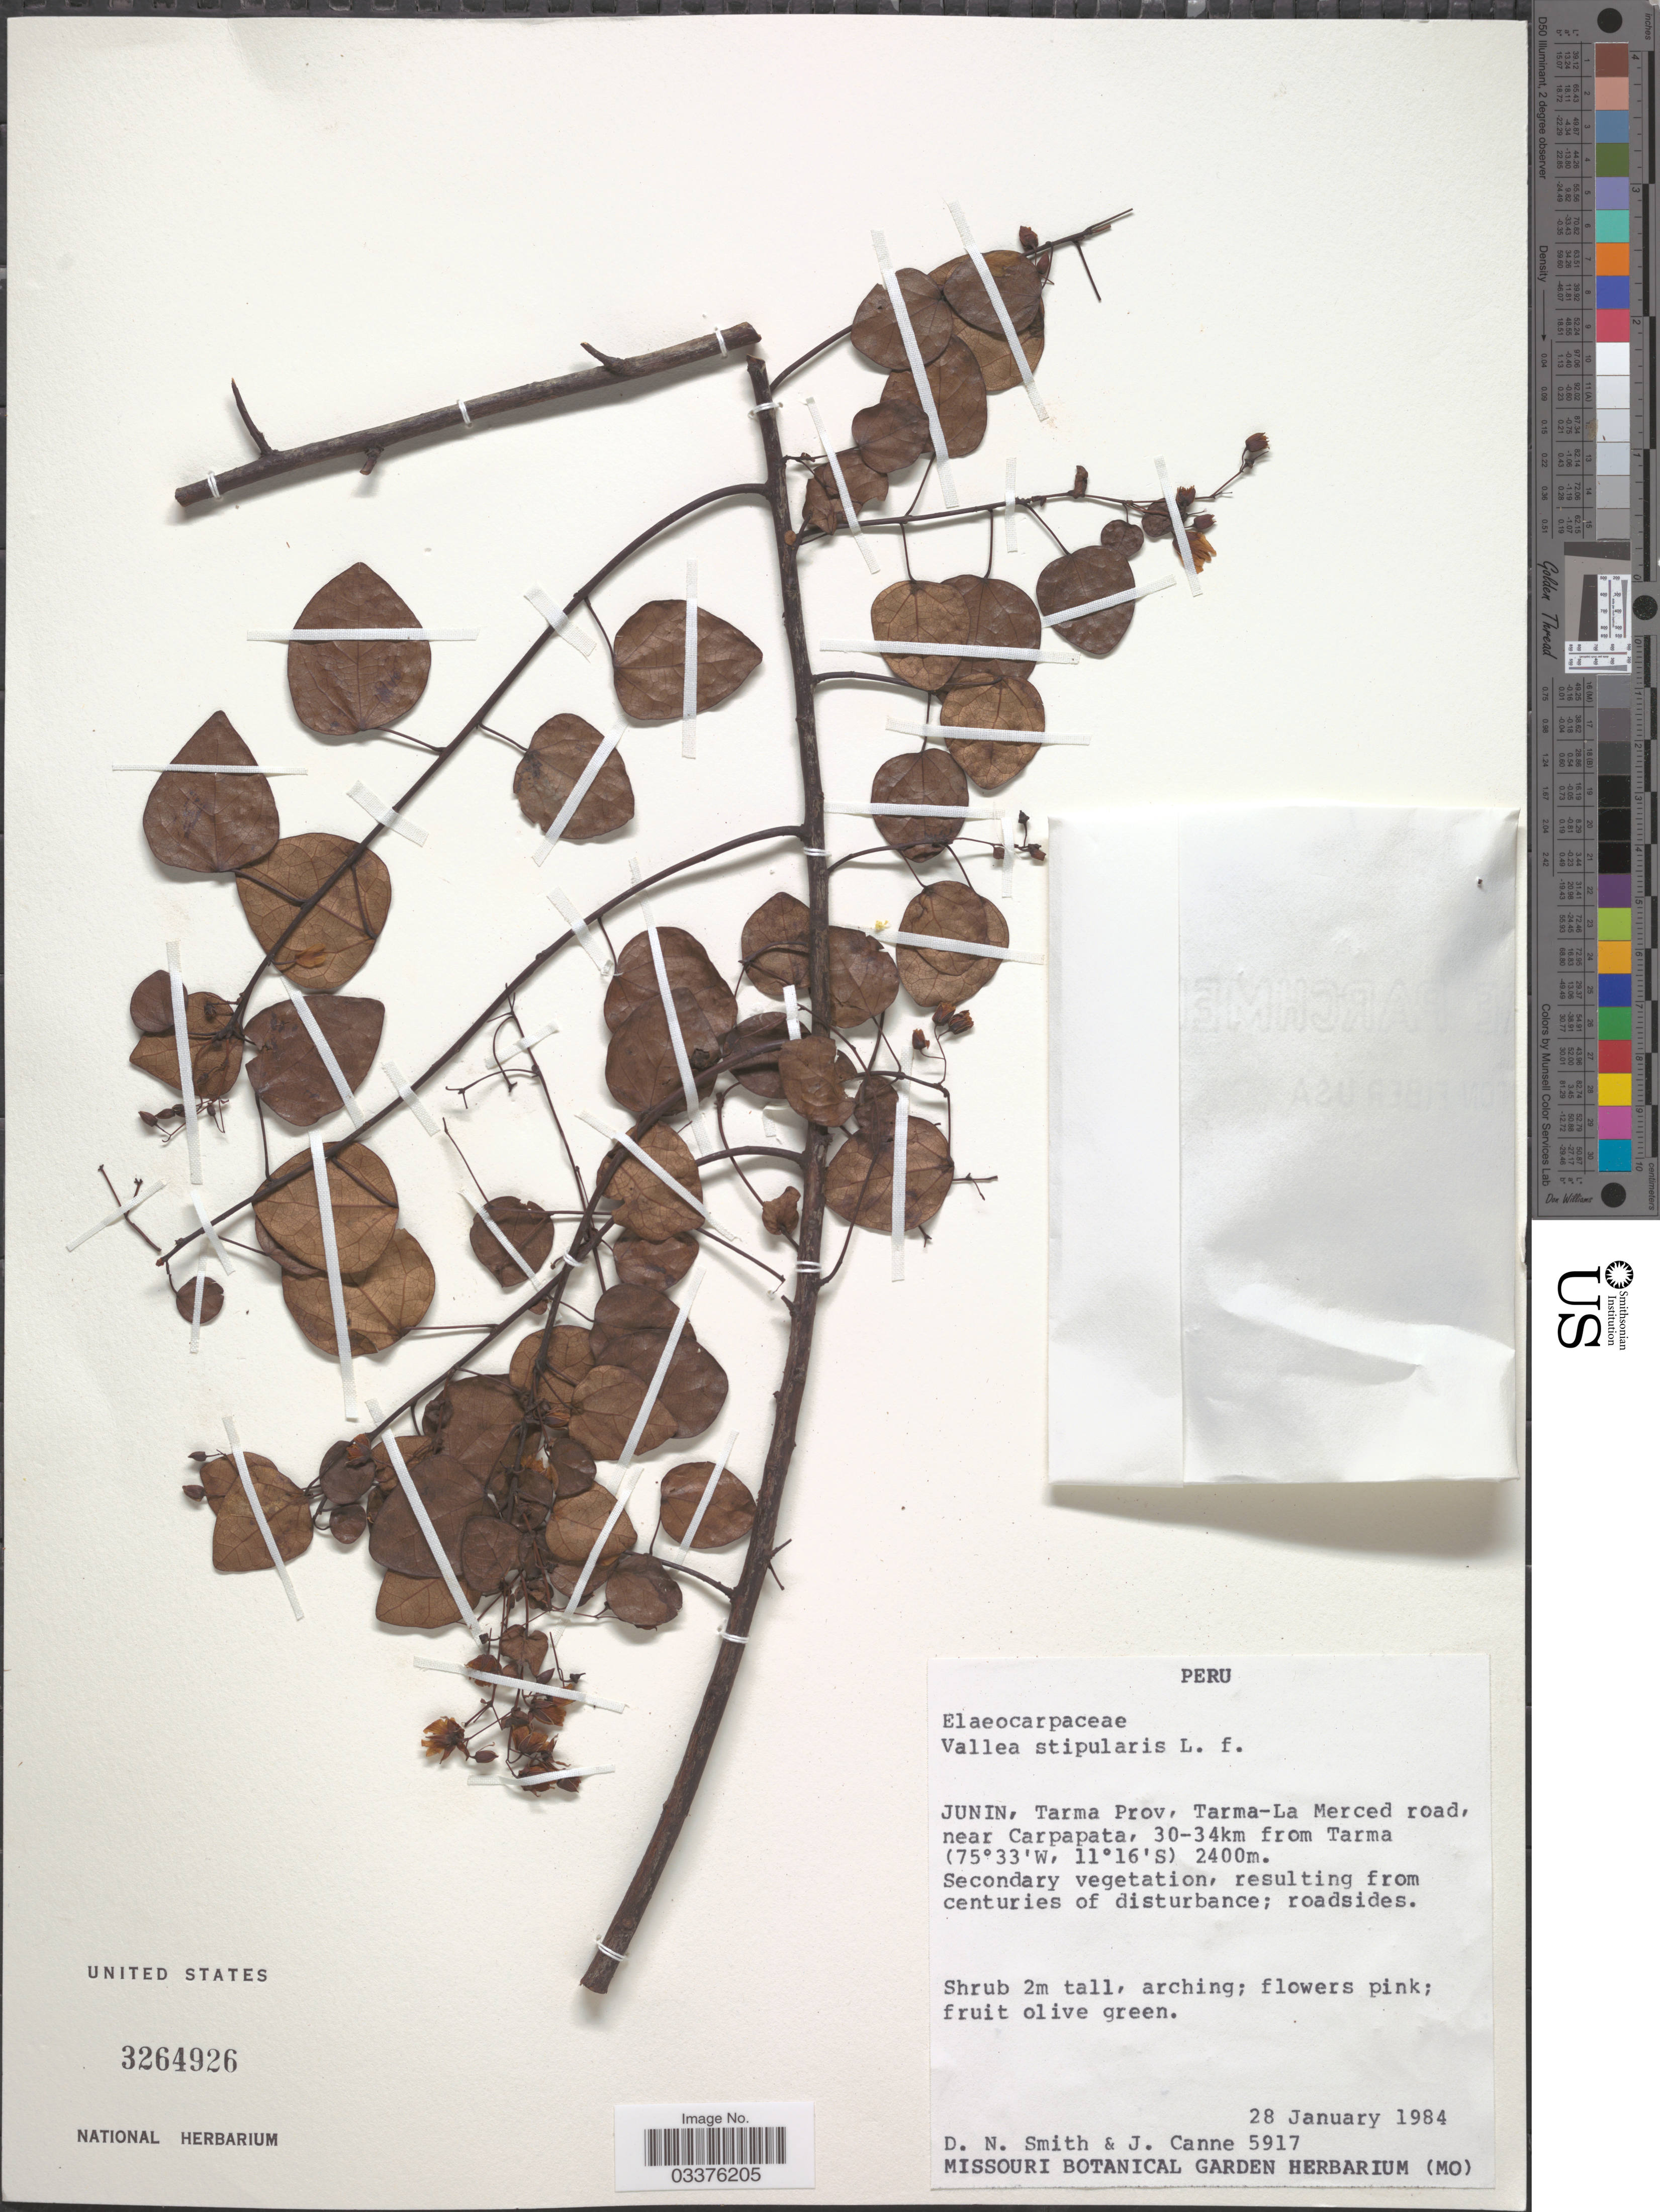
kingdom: Plantae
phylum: Tracheophyta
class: Magnoliopsida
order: Oxalidales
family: Elaeocarpaceae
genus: Vallea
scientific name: Vallea stipularis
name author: L. f.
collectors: D. Smith & J. M. Canne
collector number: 5917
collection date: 1984-01-28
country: Peru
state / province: Junín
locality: Tarma Prov, Tarma-La Merced road, near Carpapata, 30-34km from Tarma.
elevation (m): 2400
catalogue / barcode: US 3264926